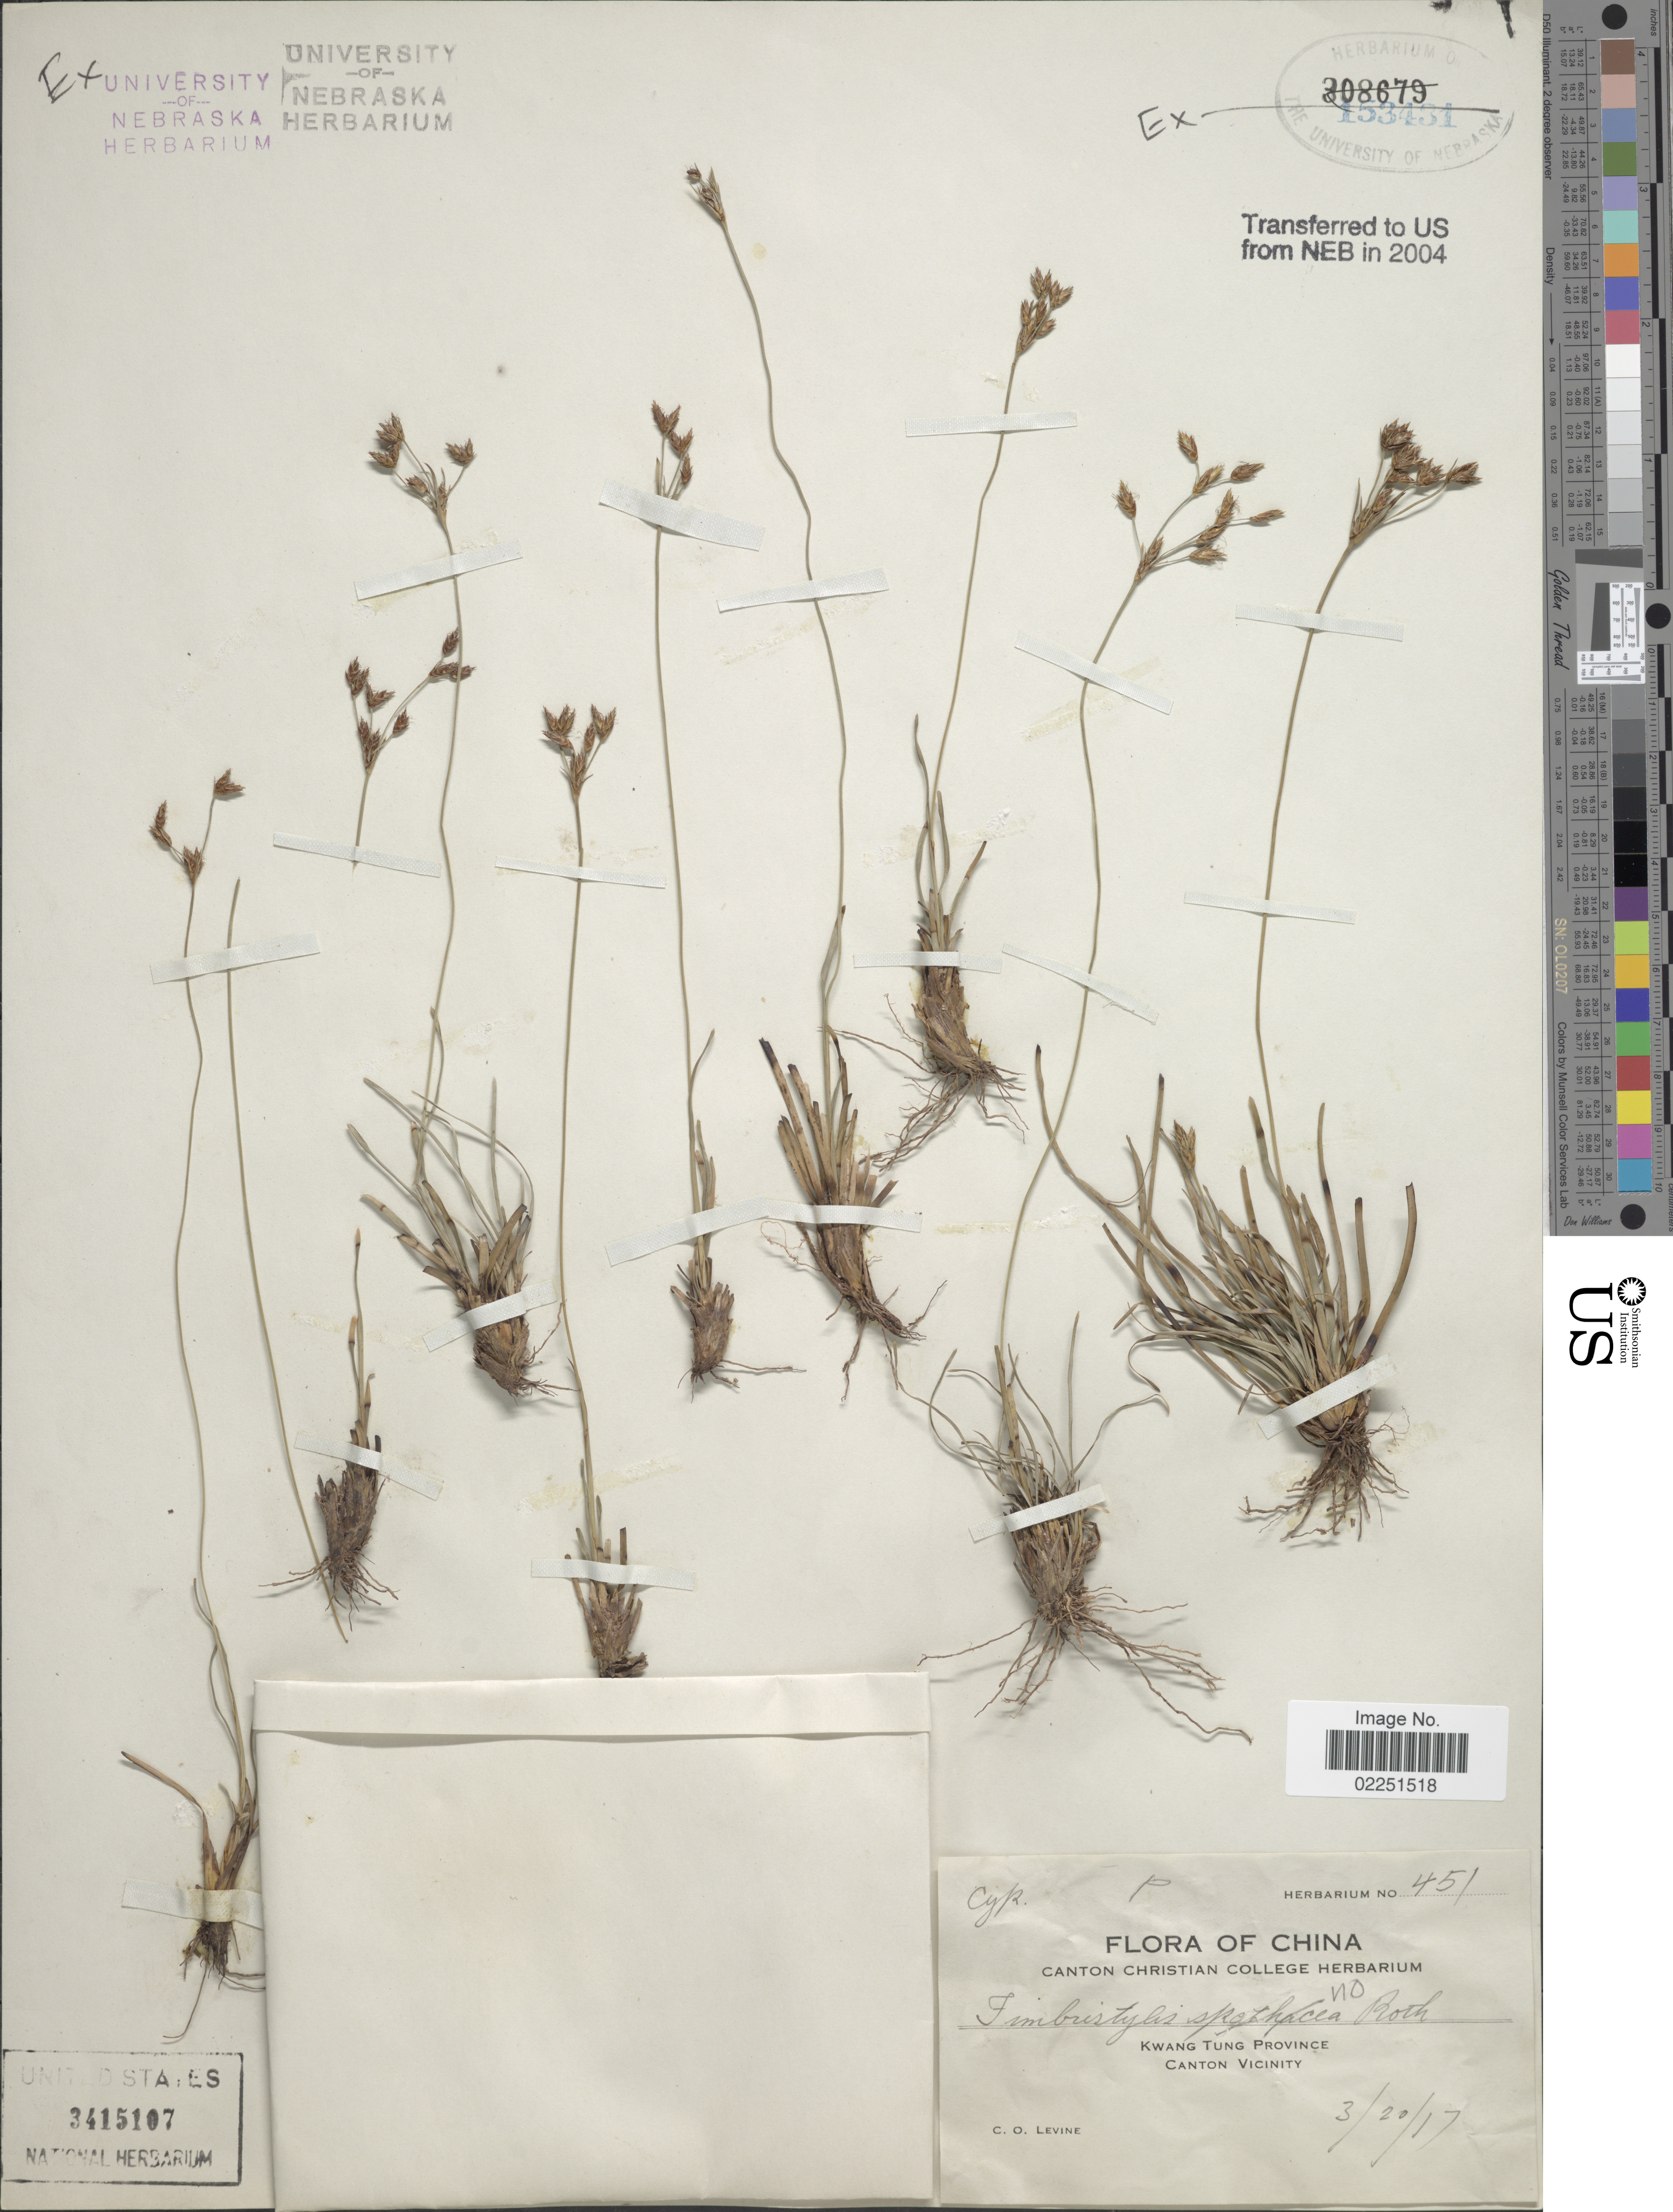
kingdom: Plantae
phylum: Tracheophyta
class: Liliopsida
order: Poales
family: Cyperaceae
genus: Fimbristylis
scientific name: Fimbristylis sp.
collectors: C. O. Levine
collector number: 451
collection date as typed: Transcribed d/m/y: 20/3/17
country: China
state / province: Guangdong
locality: Kwang Tung Province, Canton Vicinity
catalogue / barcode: US 3415107